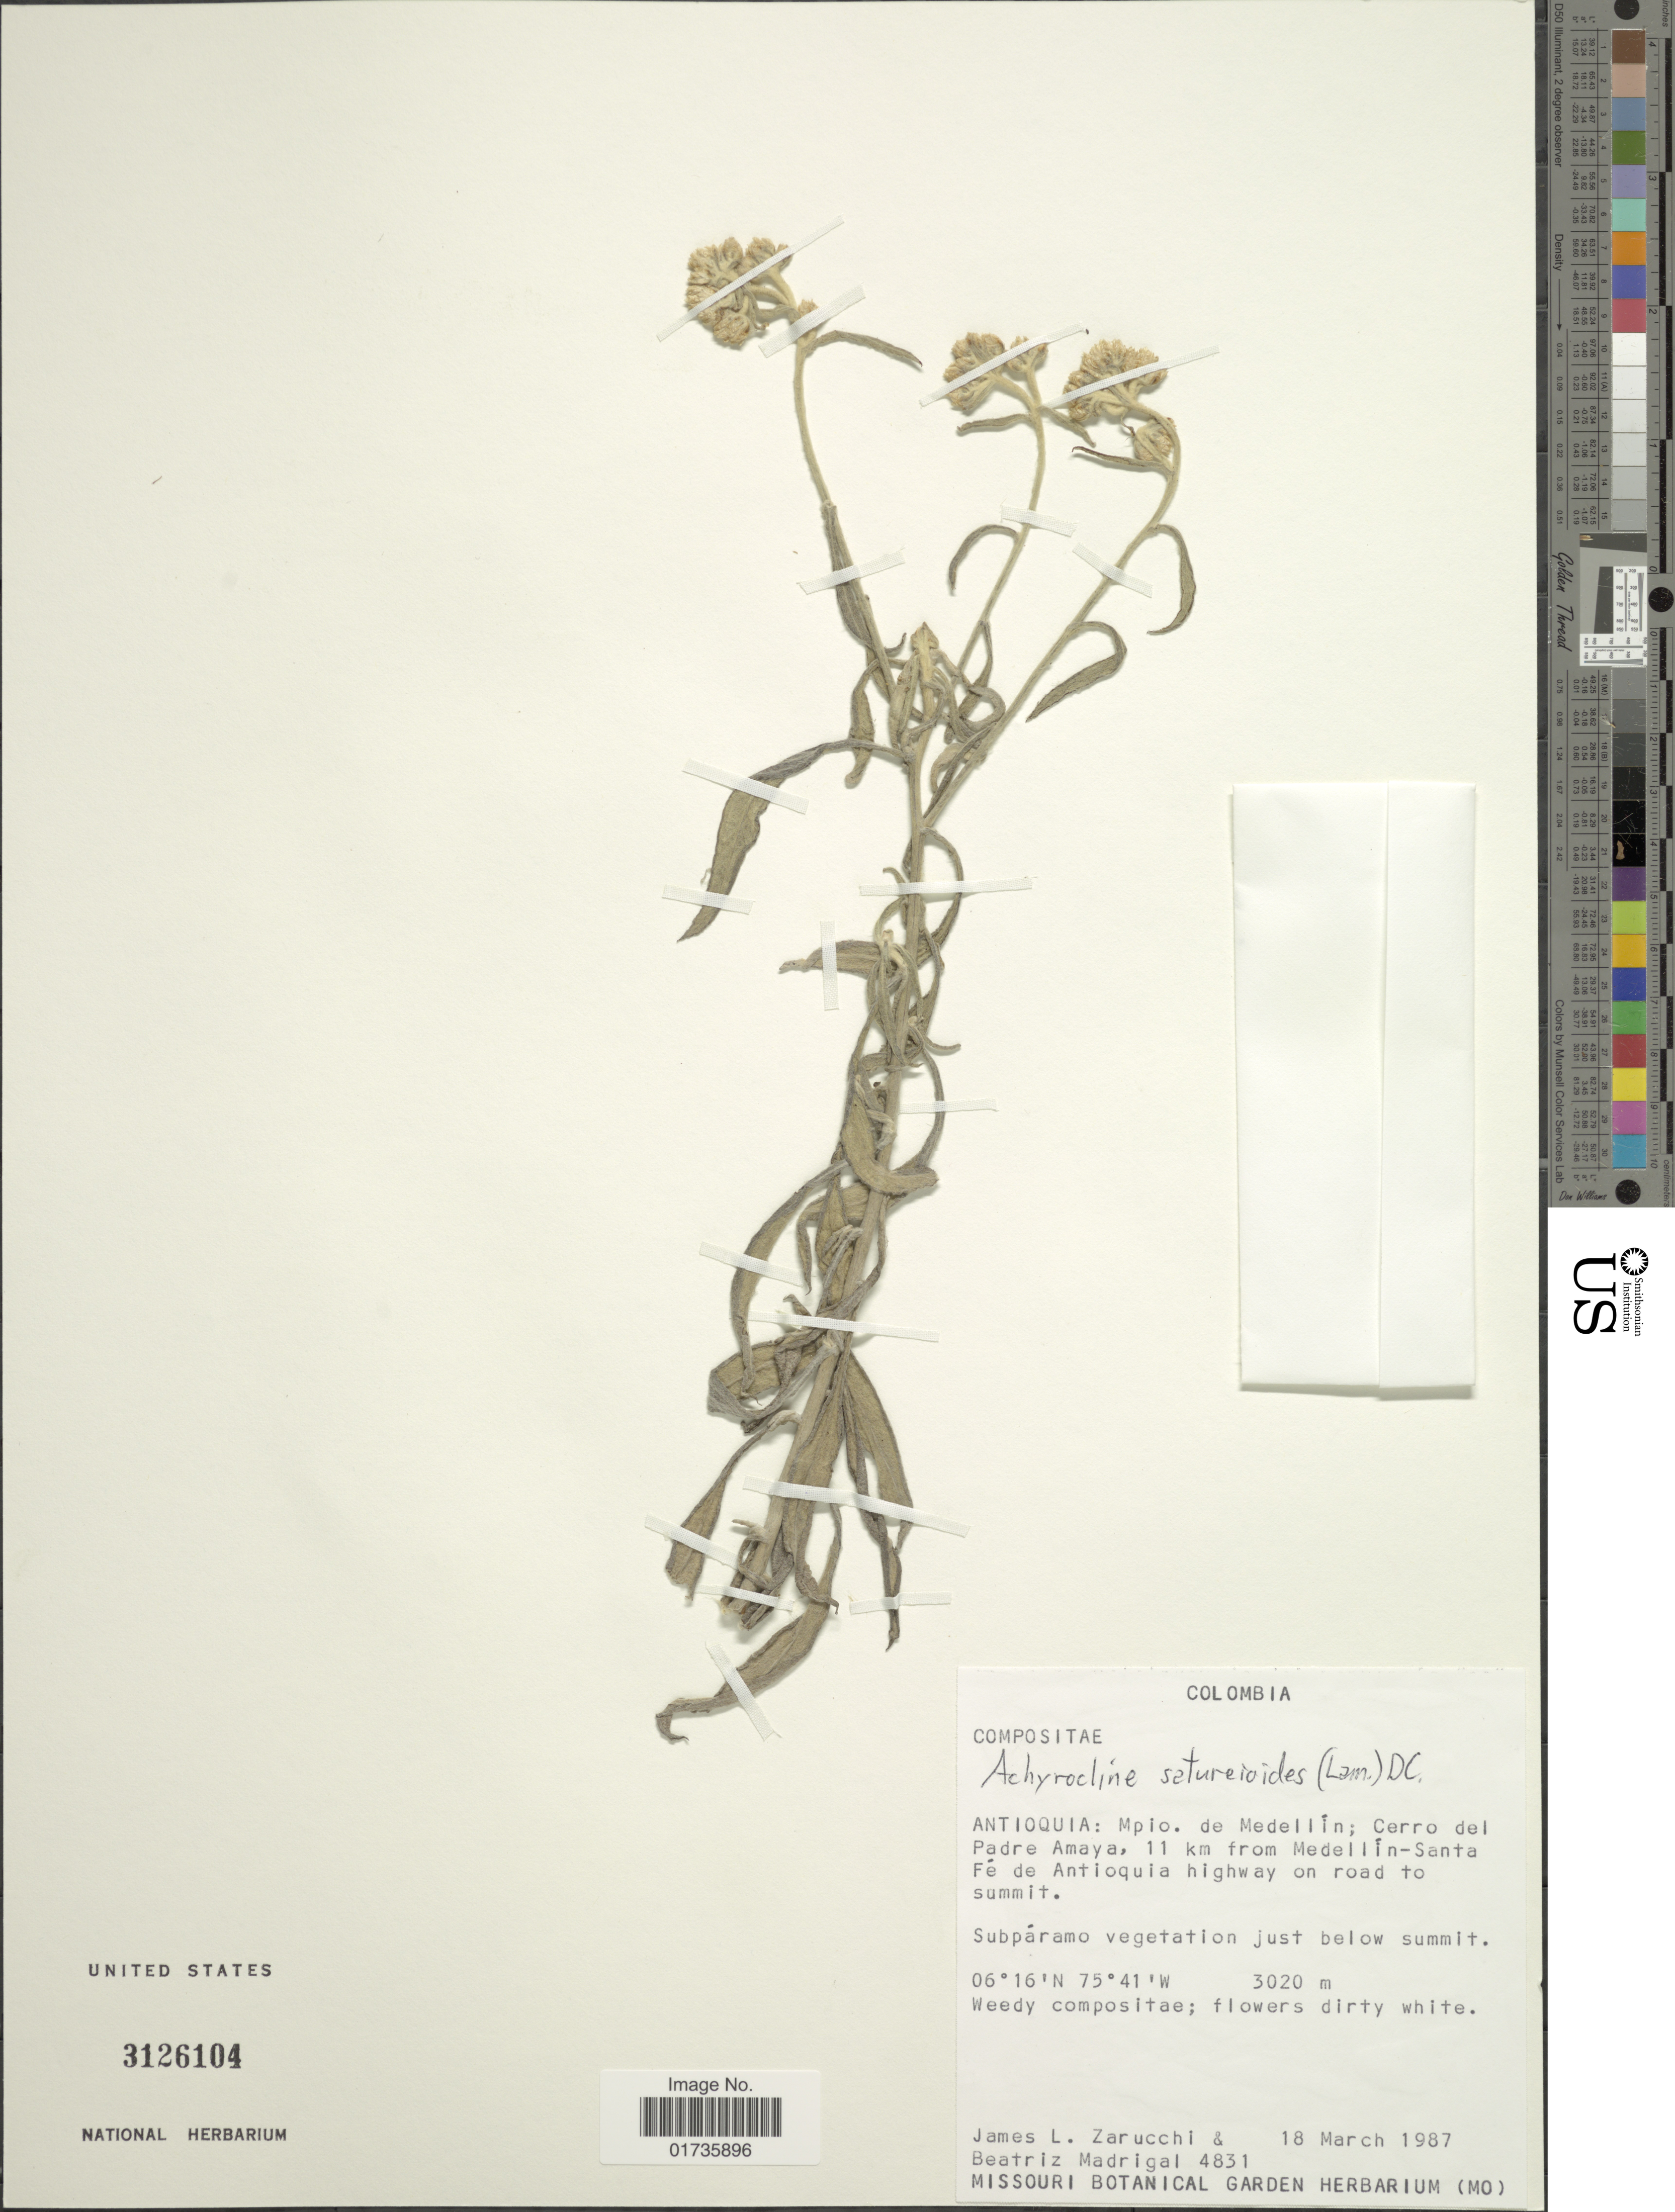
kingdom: Plantae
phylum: Tracheophyta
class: Magnoliopsida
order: Asterales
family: Asteraceae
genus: Achyrocline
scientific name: Achyrocline satureioides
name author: (Lam.) DC.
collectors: J. L. Zarucchi & B. E. Madrigal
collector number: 4831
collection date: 1987-03-18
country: Colombia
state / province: Antioquia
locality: Mpio de Medellín; Cerro del Padre Amaya, 11 km from Medellín-Santa Fé de Antioquia highway on road to summit. Subpáramo vegetation just below summit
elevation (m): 3020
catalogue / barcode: US 3126104